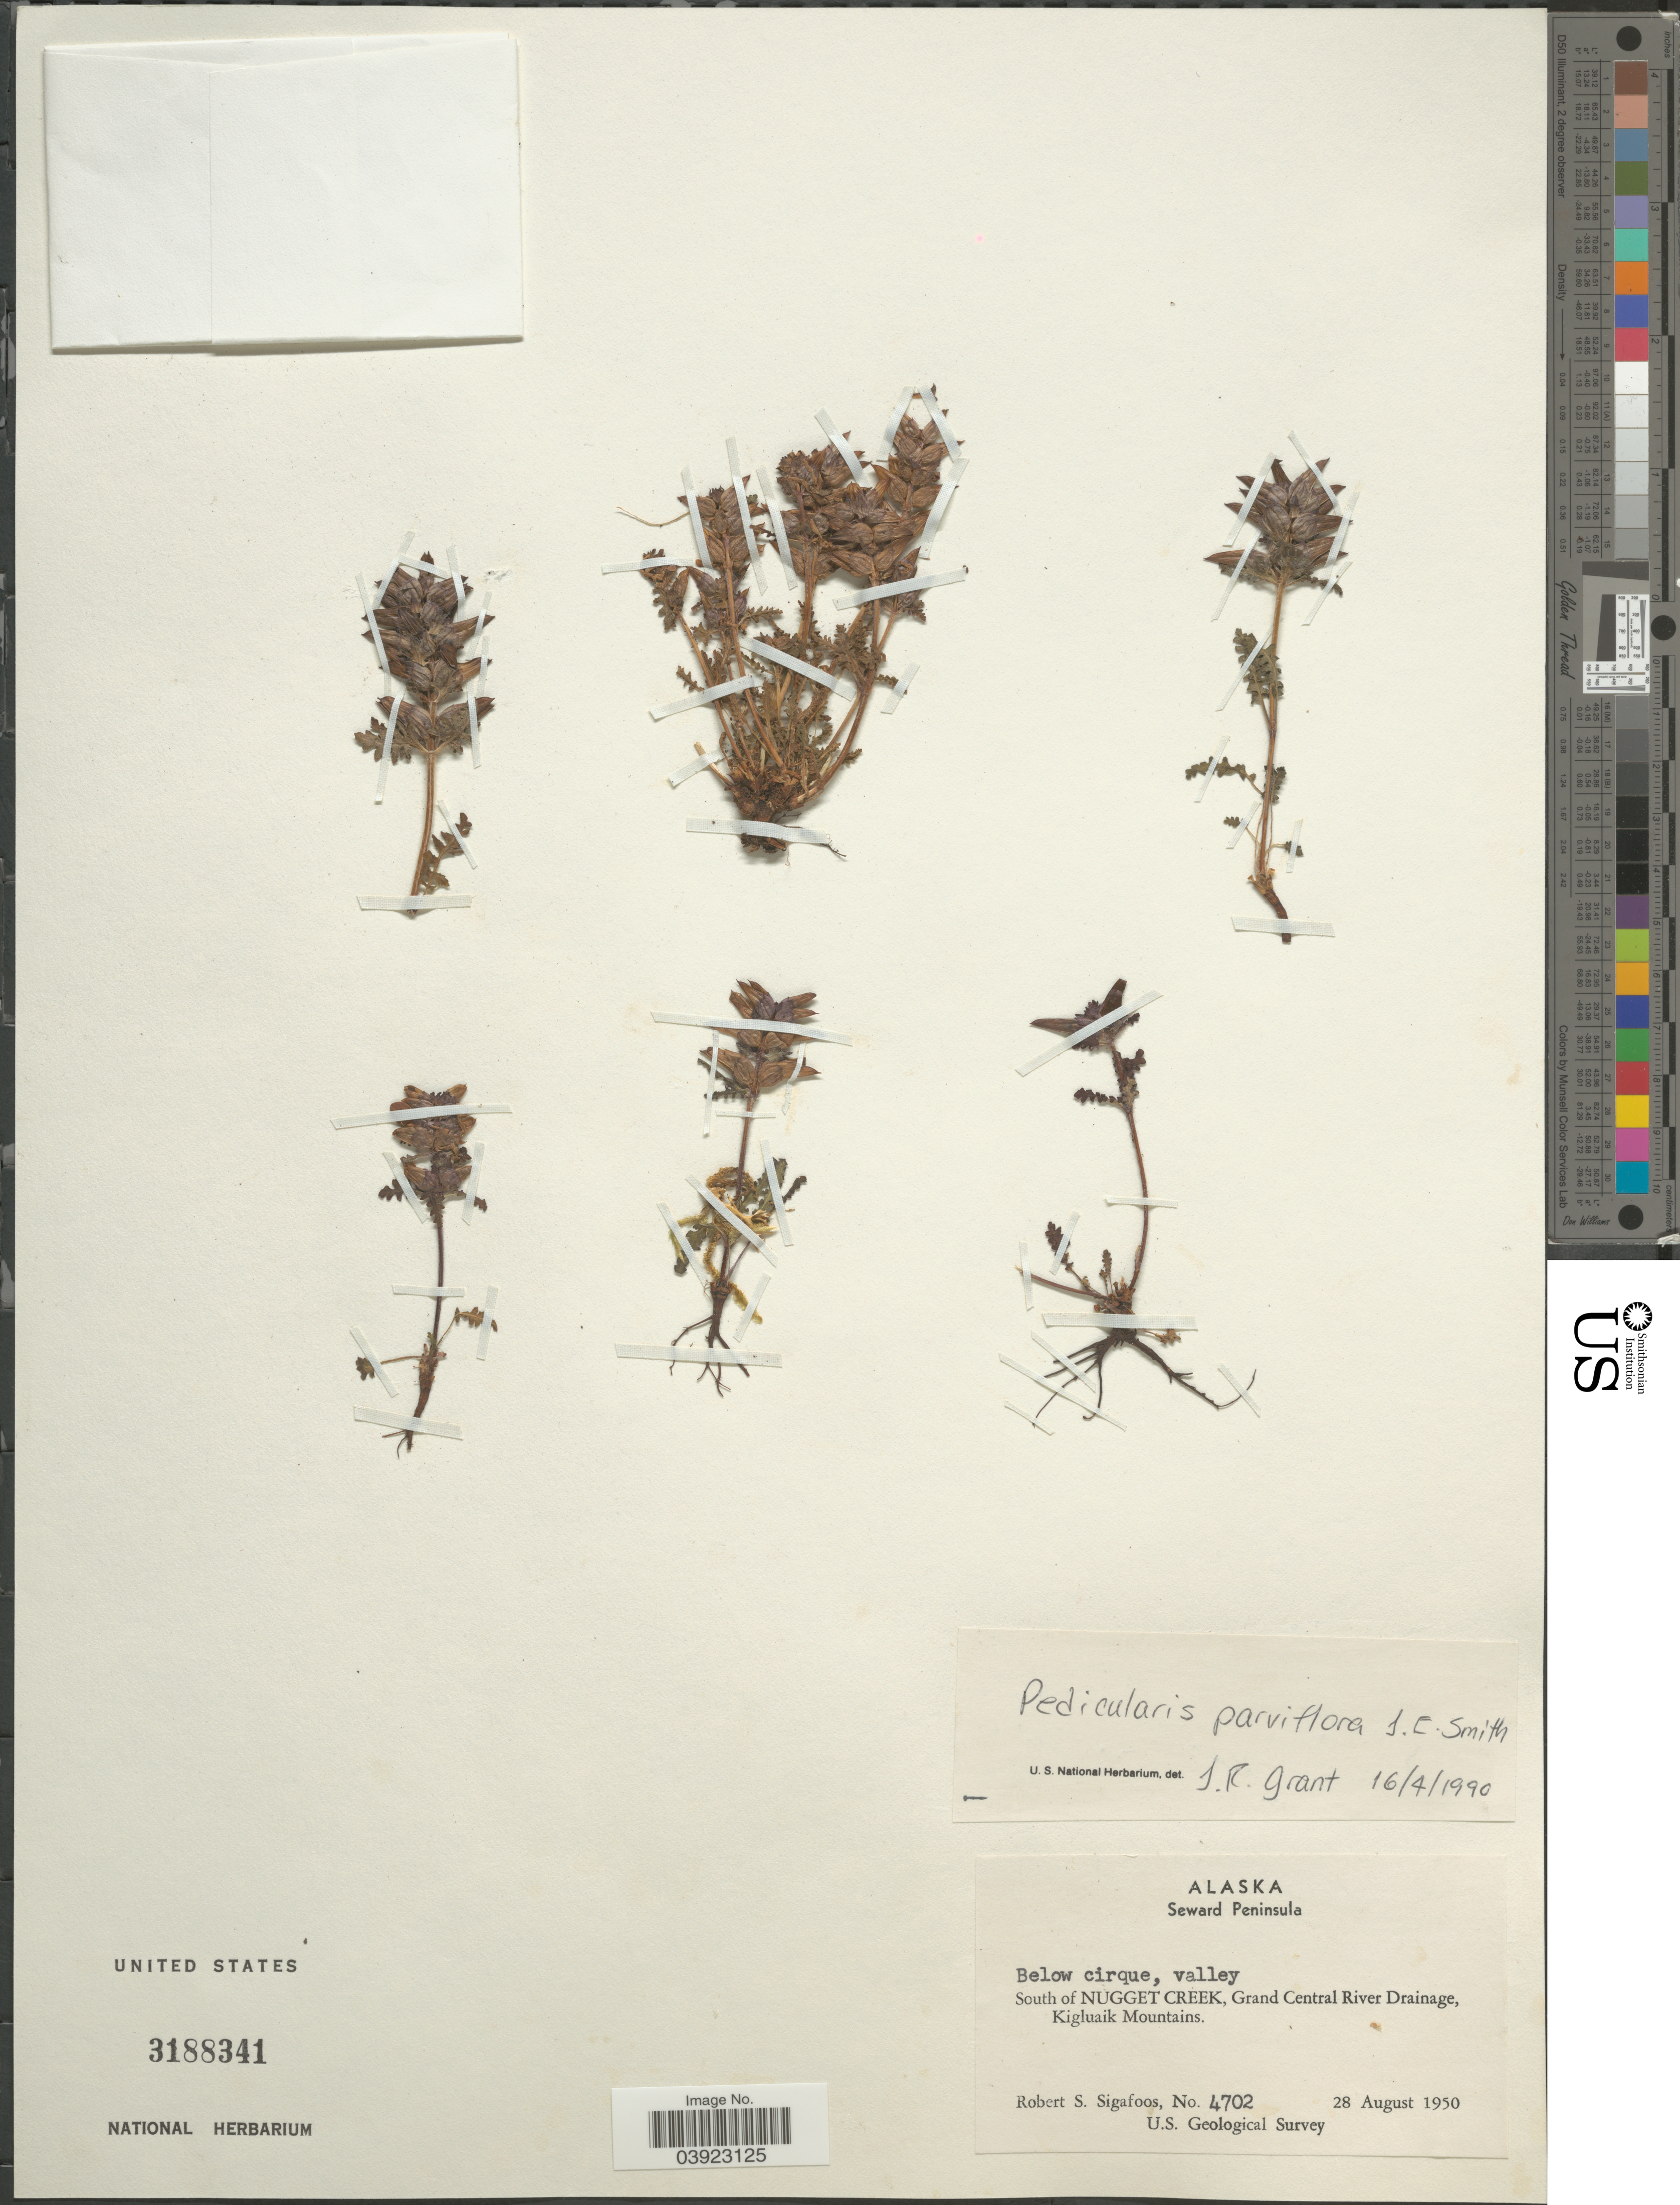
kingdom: Plantae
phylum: Tracheophyta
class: Magnoliopsida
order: Lamiales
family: Orobanchaceae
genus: Pedicularis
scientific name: Pedicularis parviflora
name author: Sm.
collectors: R. Sigafoos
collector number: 4702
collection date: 1950-08-28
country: United States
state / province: Alaska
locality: Seward Peninsula. Below cirque, valley. South of Nugget Creek Grand Central River Drainage, Kigluaik Mountains.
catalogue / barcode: US 3188341